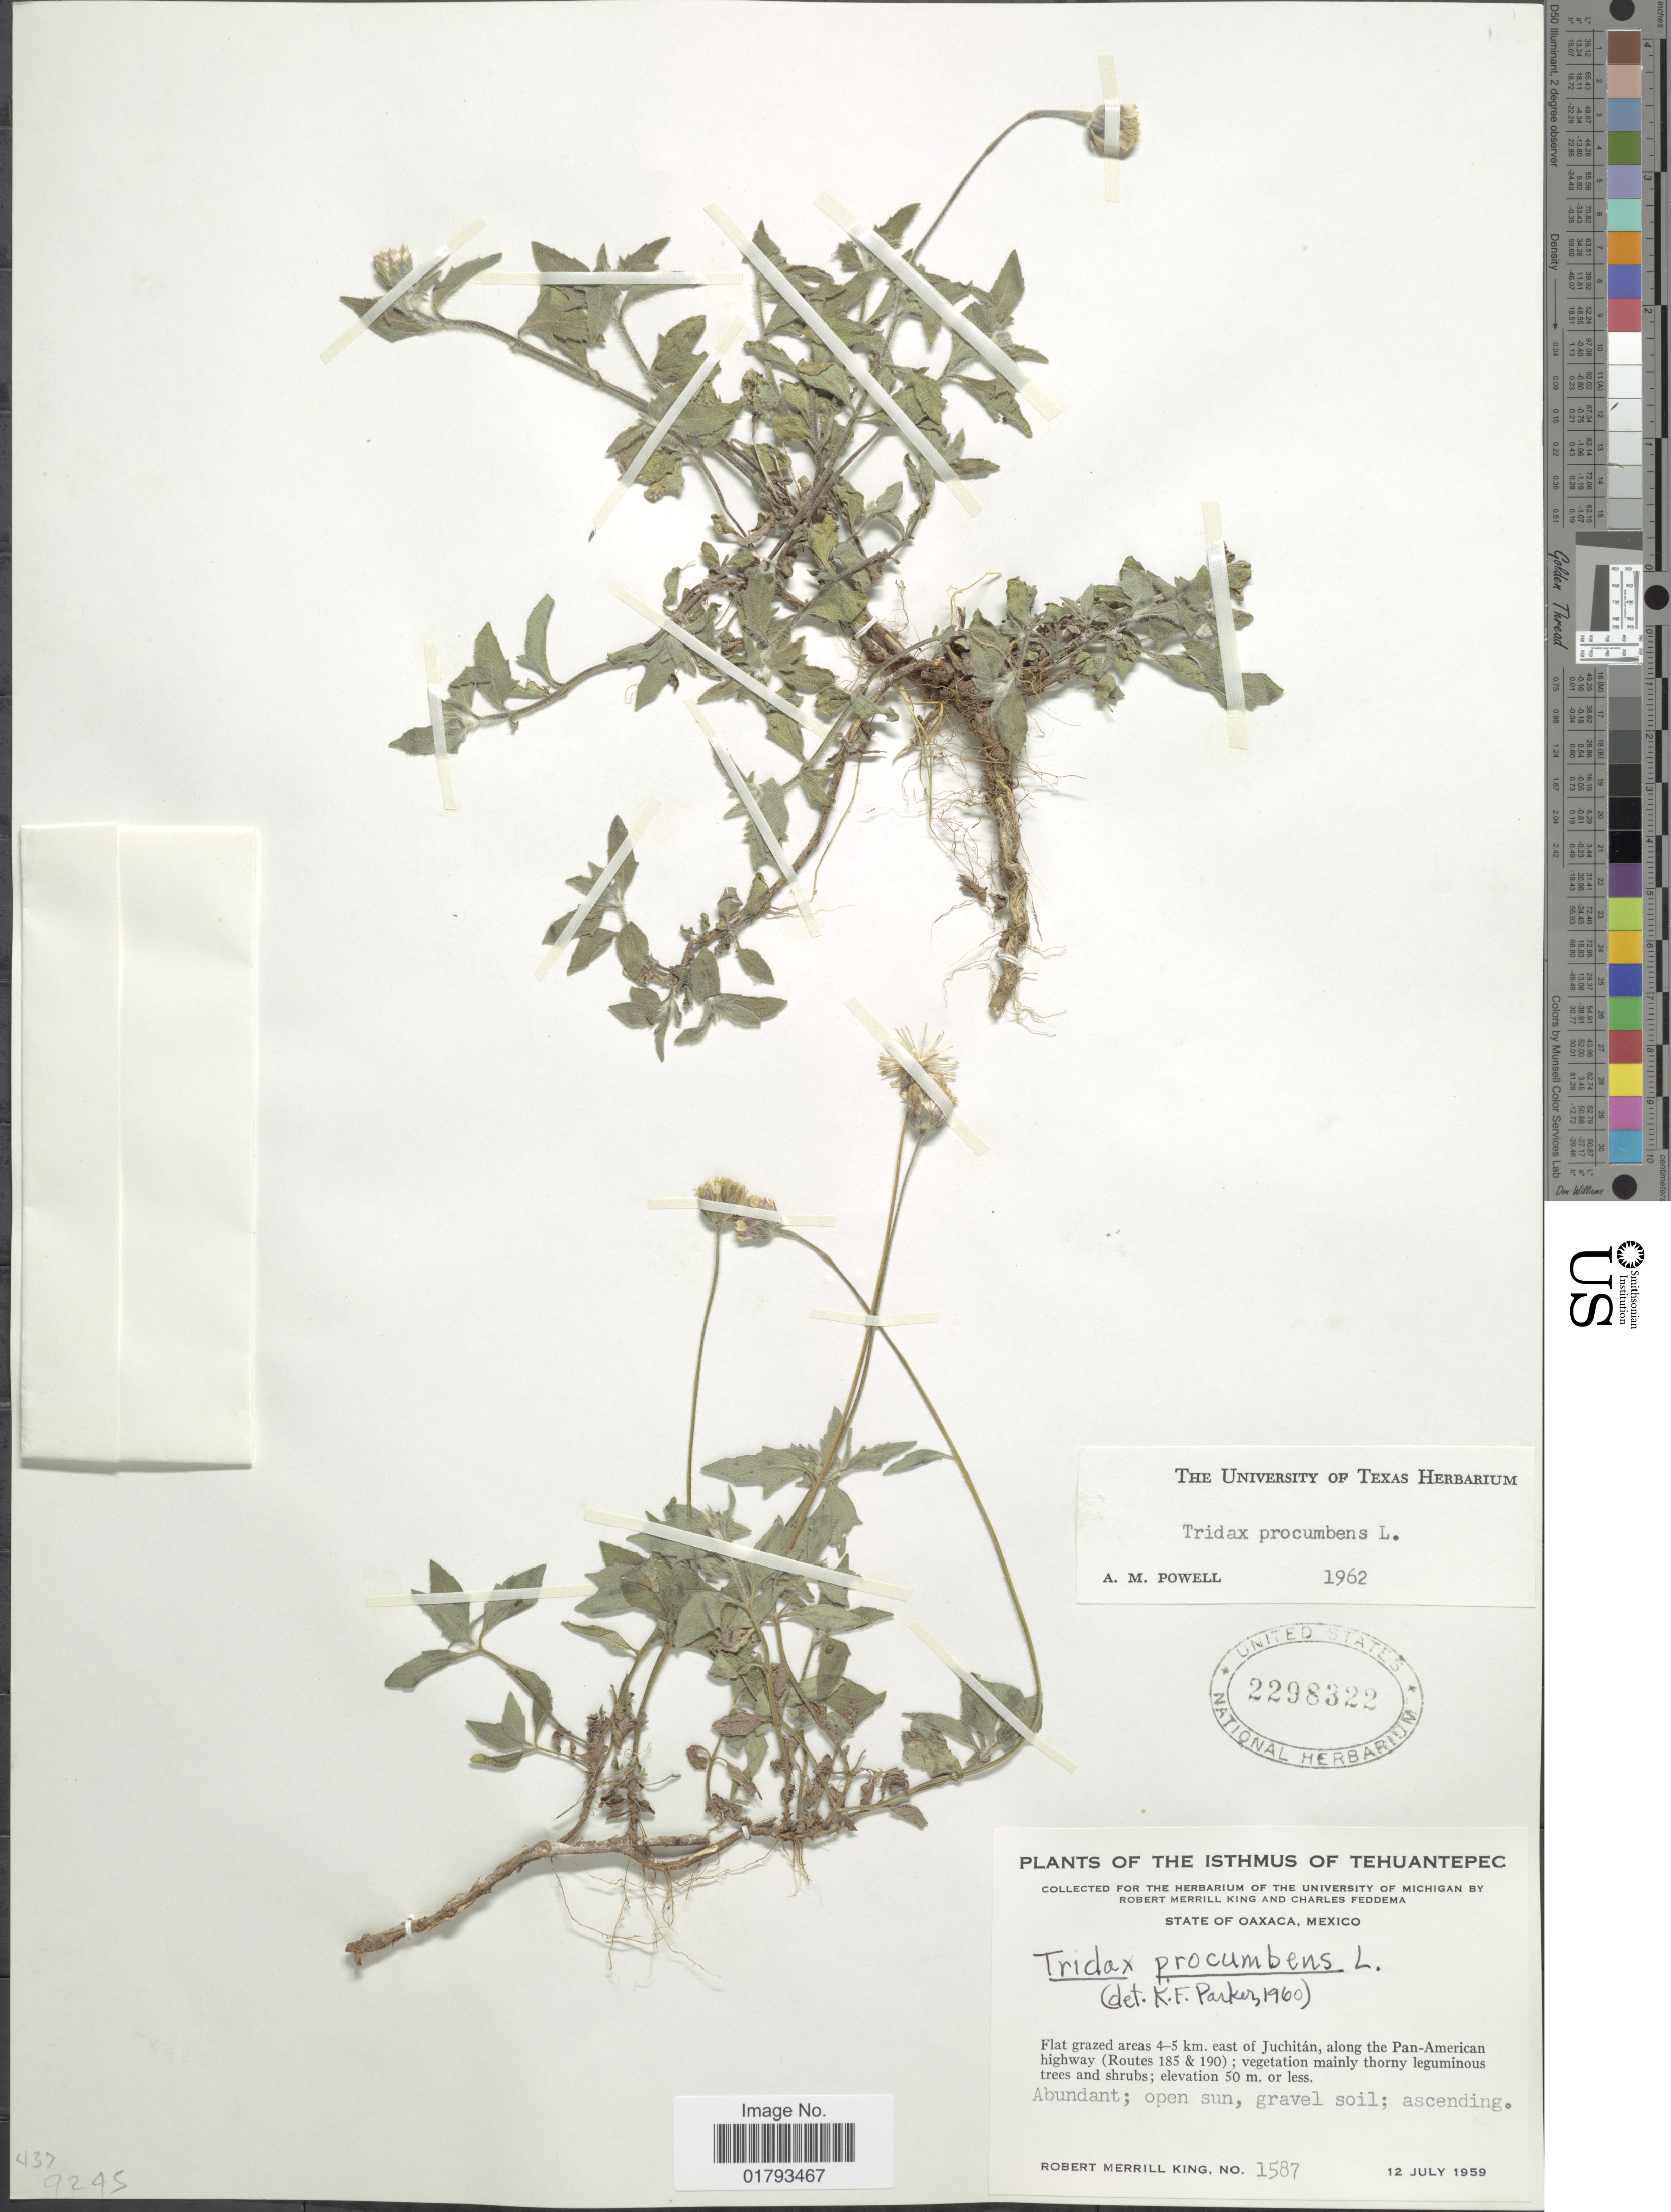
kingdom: Plantae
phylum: Tracheophyta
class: Magnoliopsida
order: Asterales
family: Asteraceae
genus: Tridax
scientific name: Tridax procumbens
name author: L.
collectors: R. M. King & C. Feddema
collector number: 1587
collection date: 1959-07-12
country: Mexico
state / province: Oaxaca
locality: State of Oaxaca, Mexico. Flat grazed areas 4-5 km. east of Juchitan, along the Pan-American highway (Routes 185 & 190).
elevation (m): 50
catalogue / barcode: US 2298322